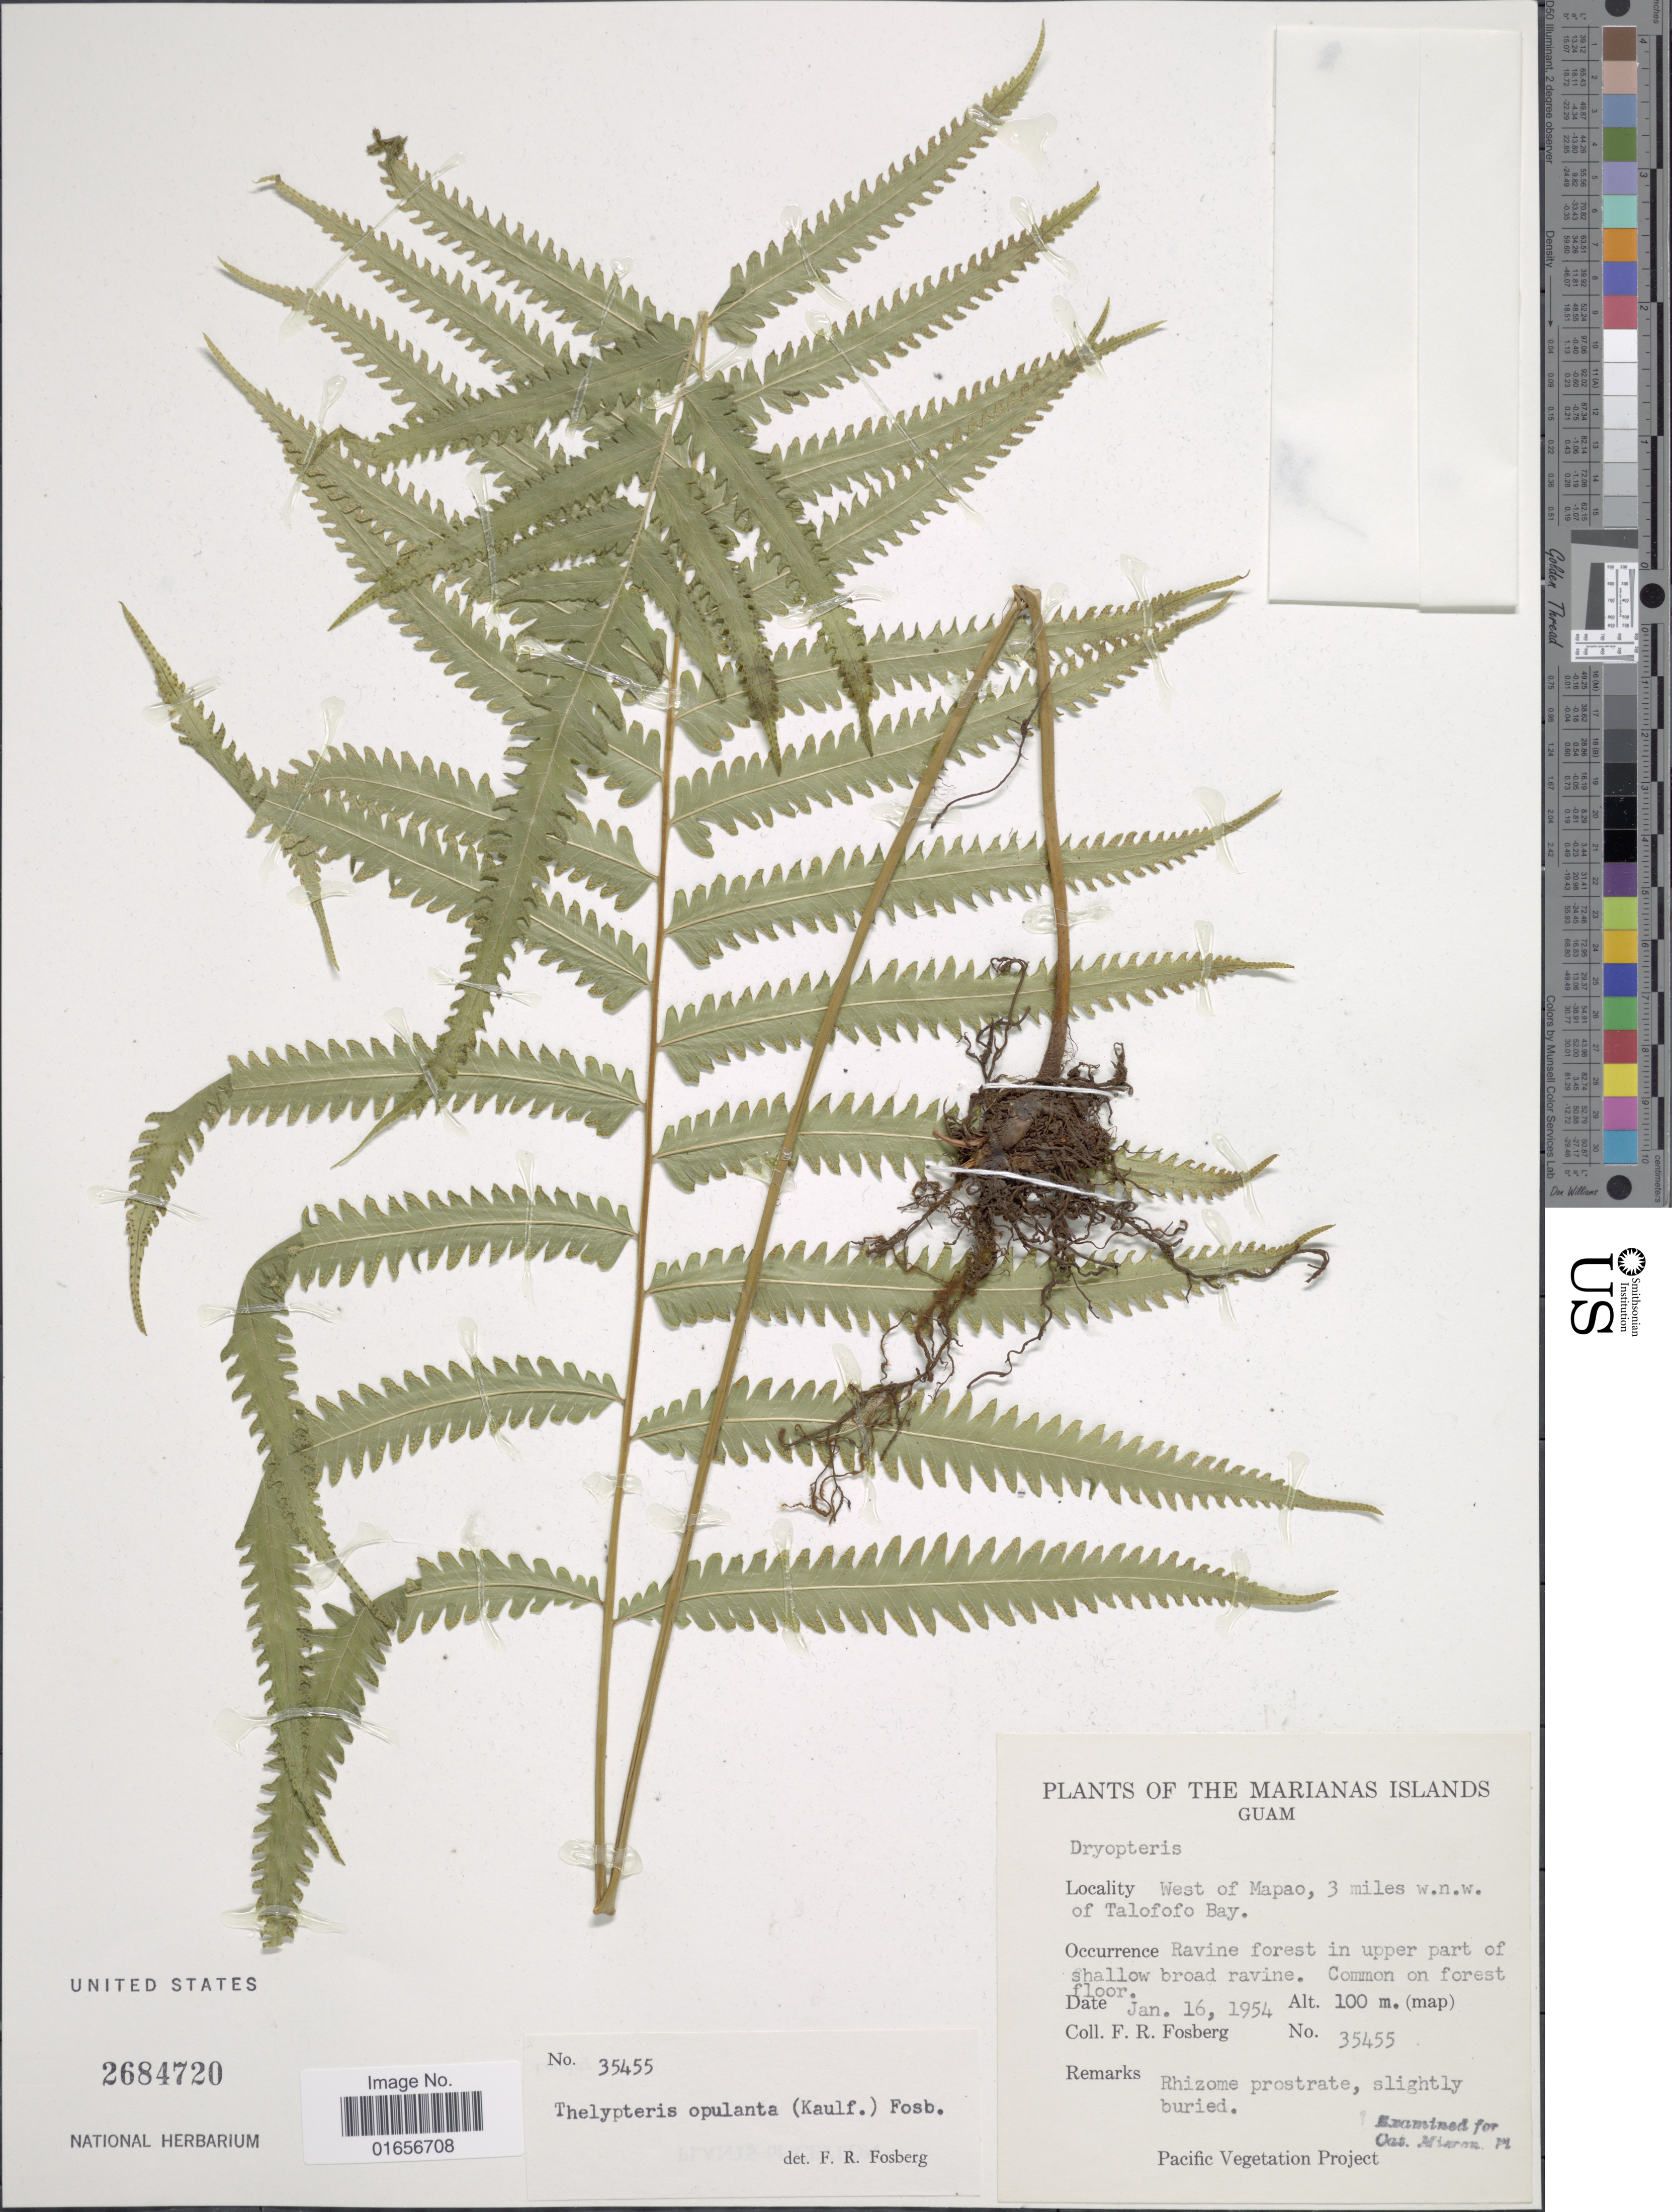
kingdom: Plantae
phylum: Tracheophyta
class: Polypodiopsida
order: Polypodiales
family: Thelypteridaceae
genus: Amphineuron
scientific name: Amphineuron opulentum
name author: (Kaulf.) Holttum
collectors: F. R. Fosberg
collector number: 35455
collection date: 1954-01-16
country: Northern Mariana Islands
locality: The Marianas Islands, Guam, West of Mapao, 3 miles w.n.w. of Talofofo Bay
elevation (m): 100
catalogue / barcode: US 2684720